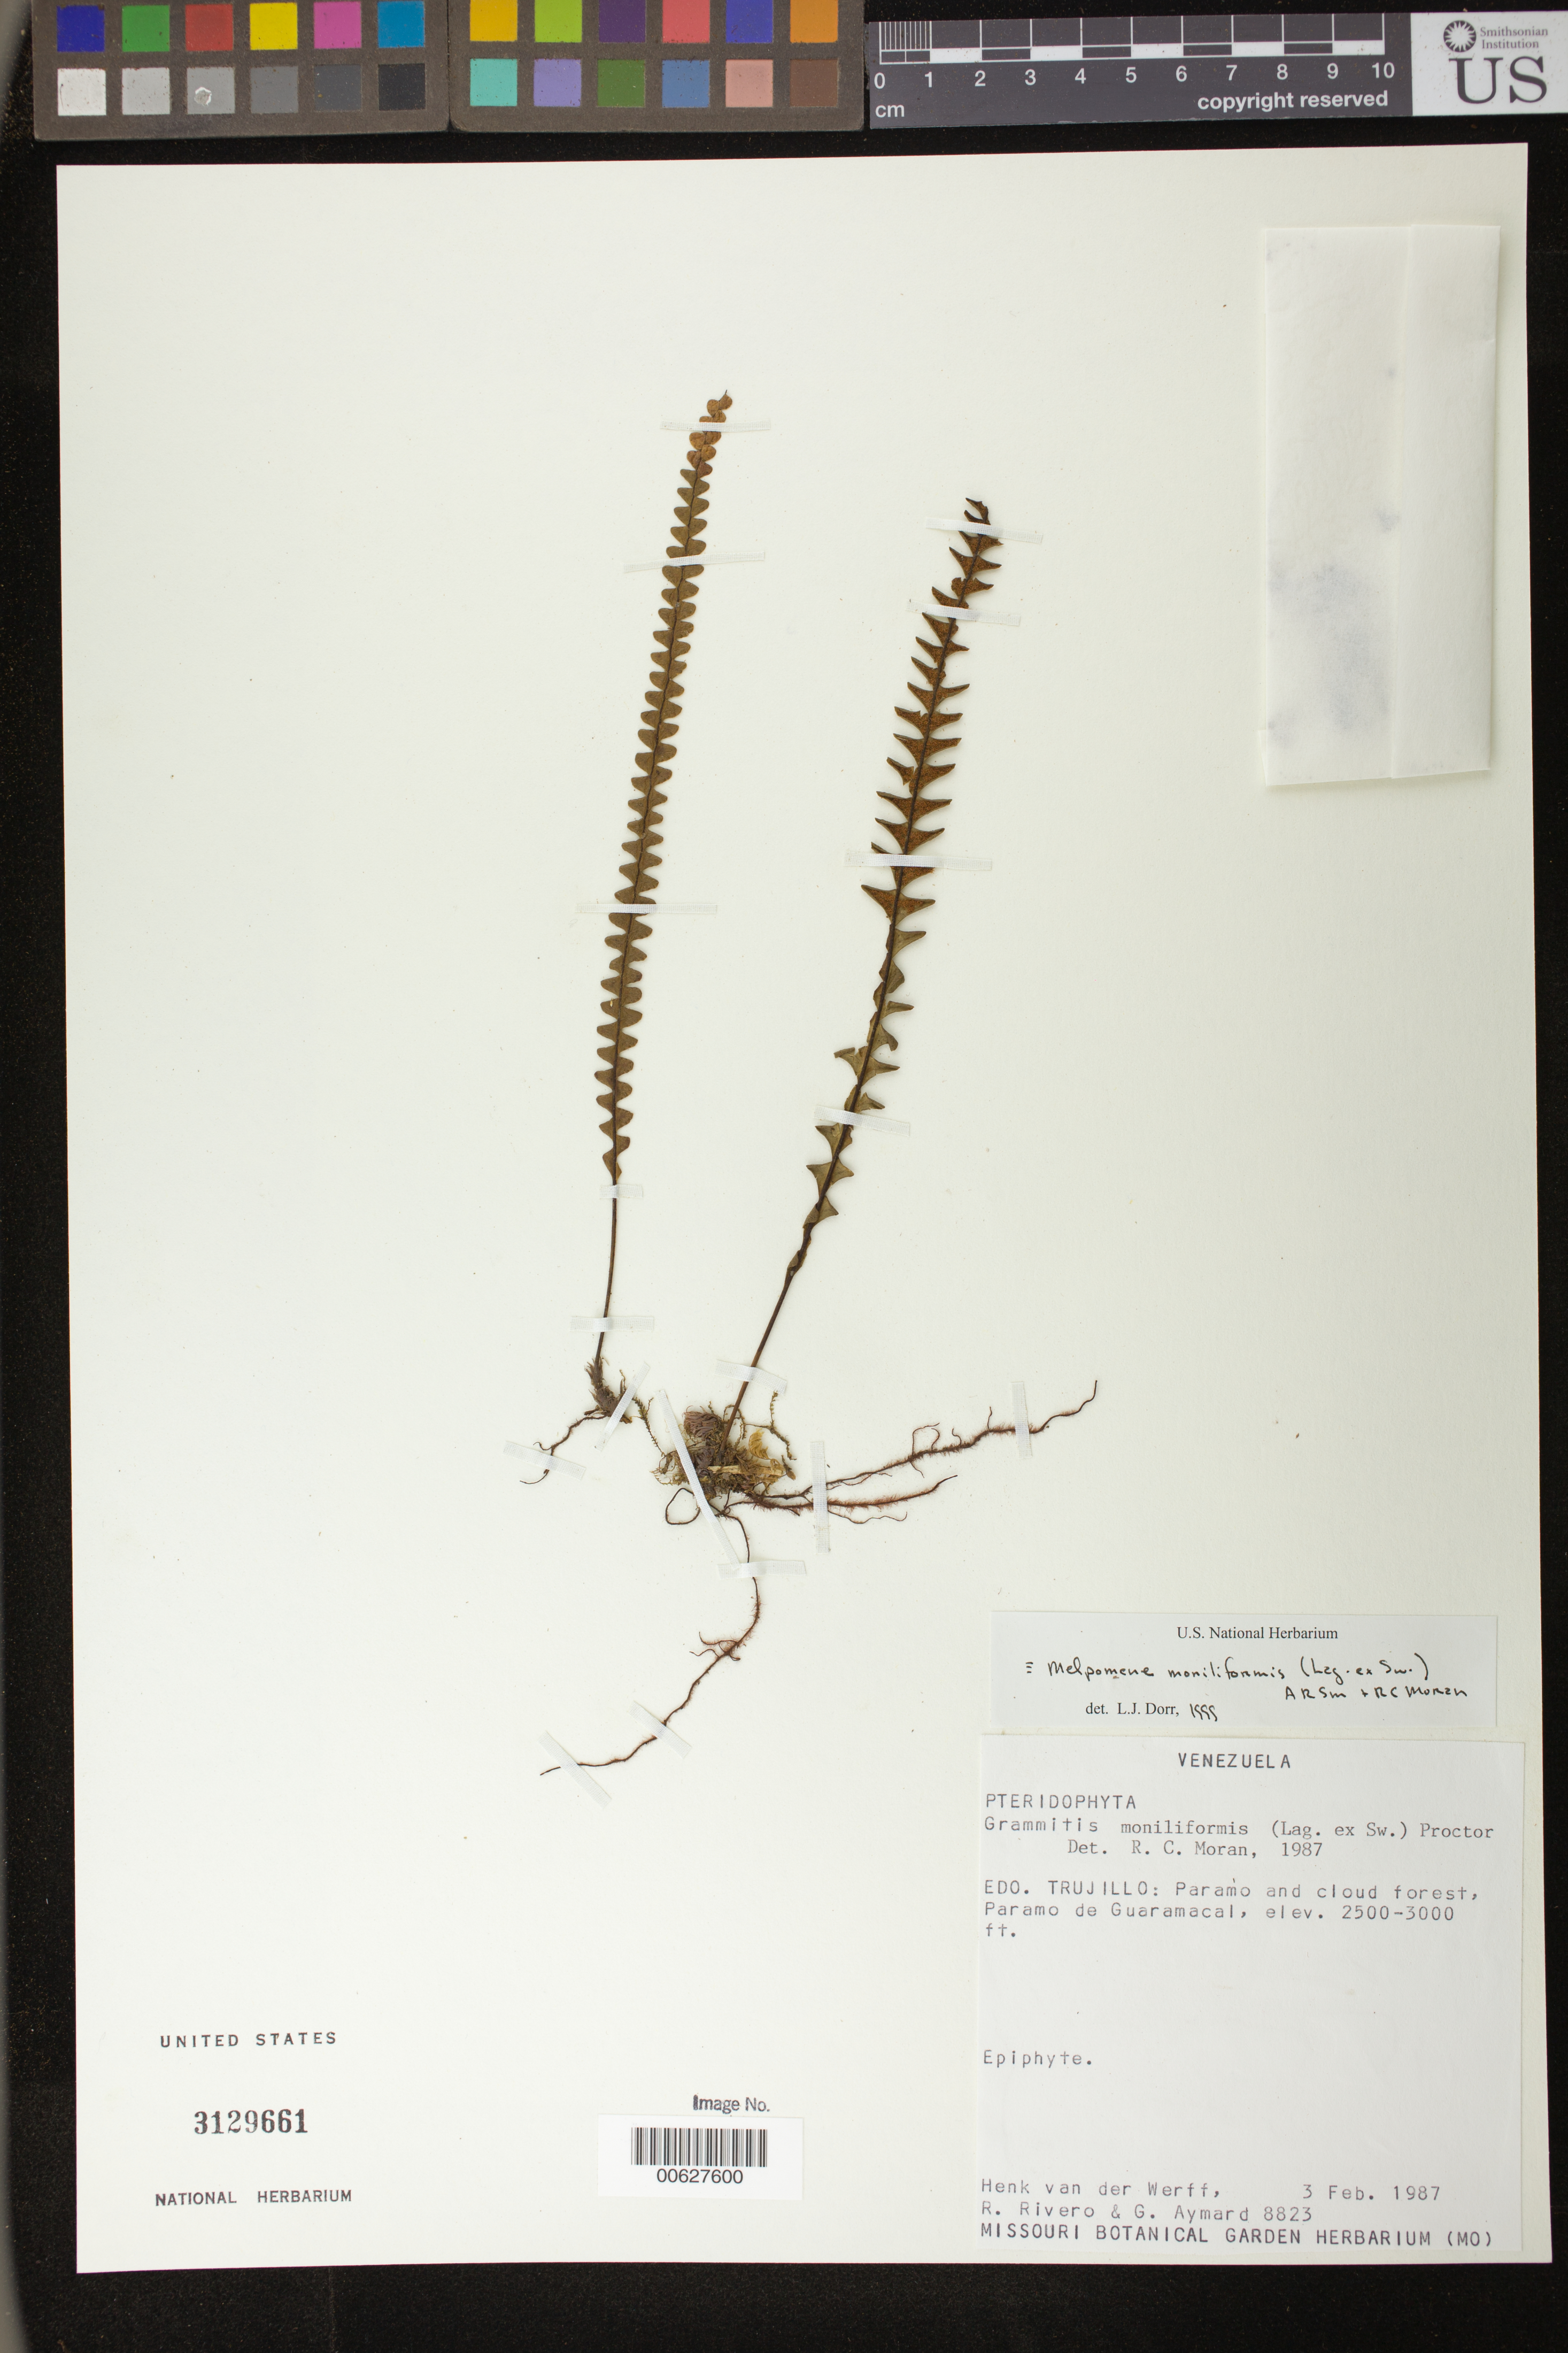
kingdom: Plantae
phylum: Tracheophyta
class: Polypodiopsida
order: Polypodiales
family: Polypodiaceae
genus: Melpomene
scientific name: Melpomene moniliformis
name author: (Lag. ex Sw.) A.R. Sm. & R.C. Moran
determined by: Dorr, L. J., (BOT), Smithsonian Institution - National Museum of Natural History (UNITED STATES)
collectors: H. van der Werff, R. Rivero & G. A. Aymard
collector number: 8823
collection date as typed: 03 Feb 1987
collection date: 1987-02-03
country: Venezuela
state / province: Trujillo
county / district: Boconó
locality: Paramo de Guaramacal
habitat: Paramo and cloud forest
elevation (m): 2500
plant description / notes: MO, PORT, UC, US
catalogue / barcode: US 3129661